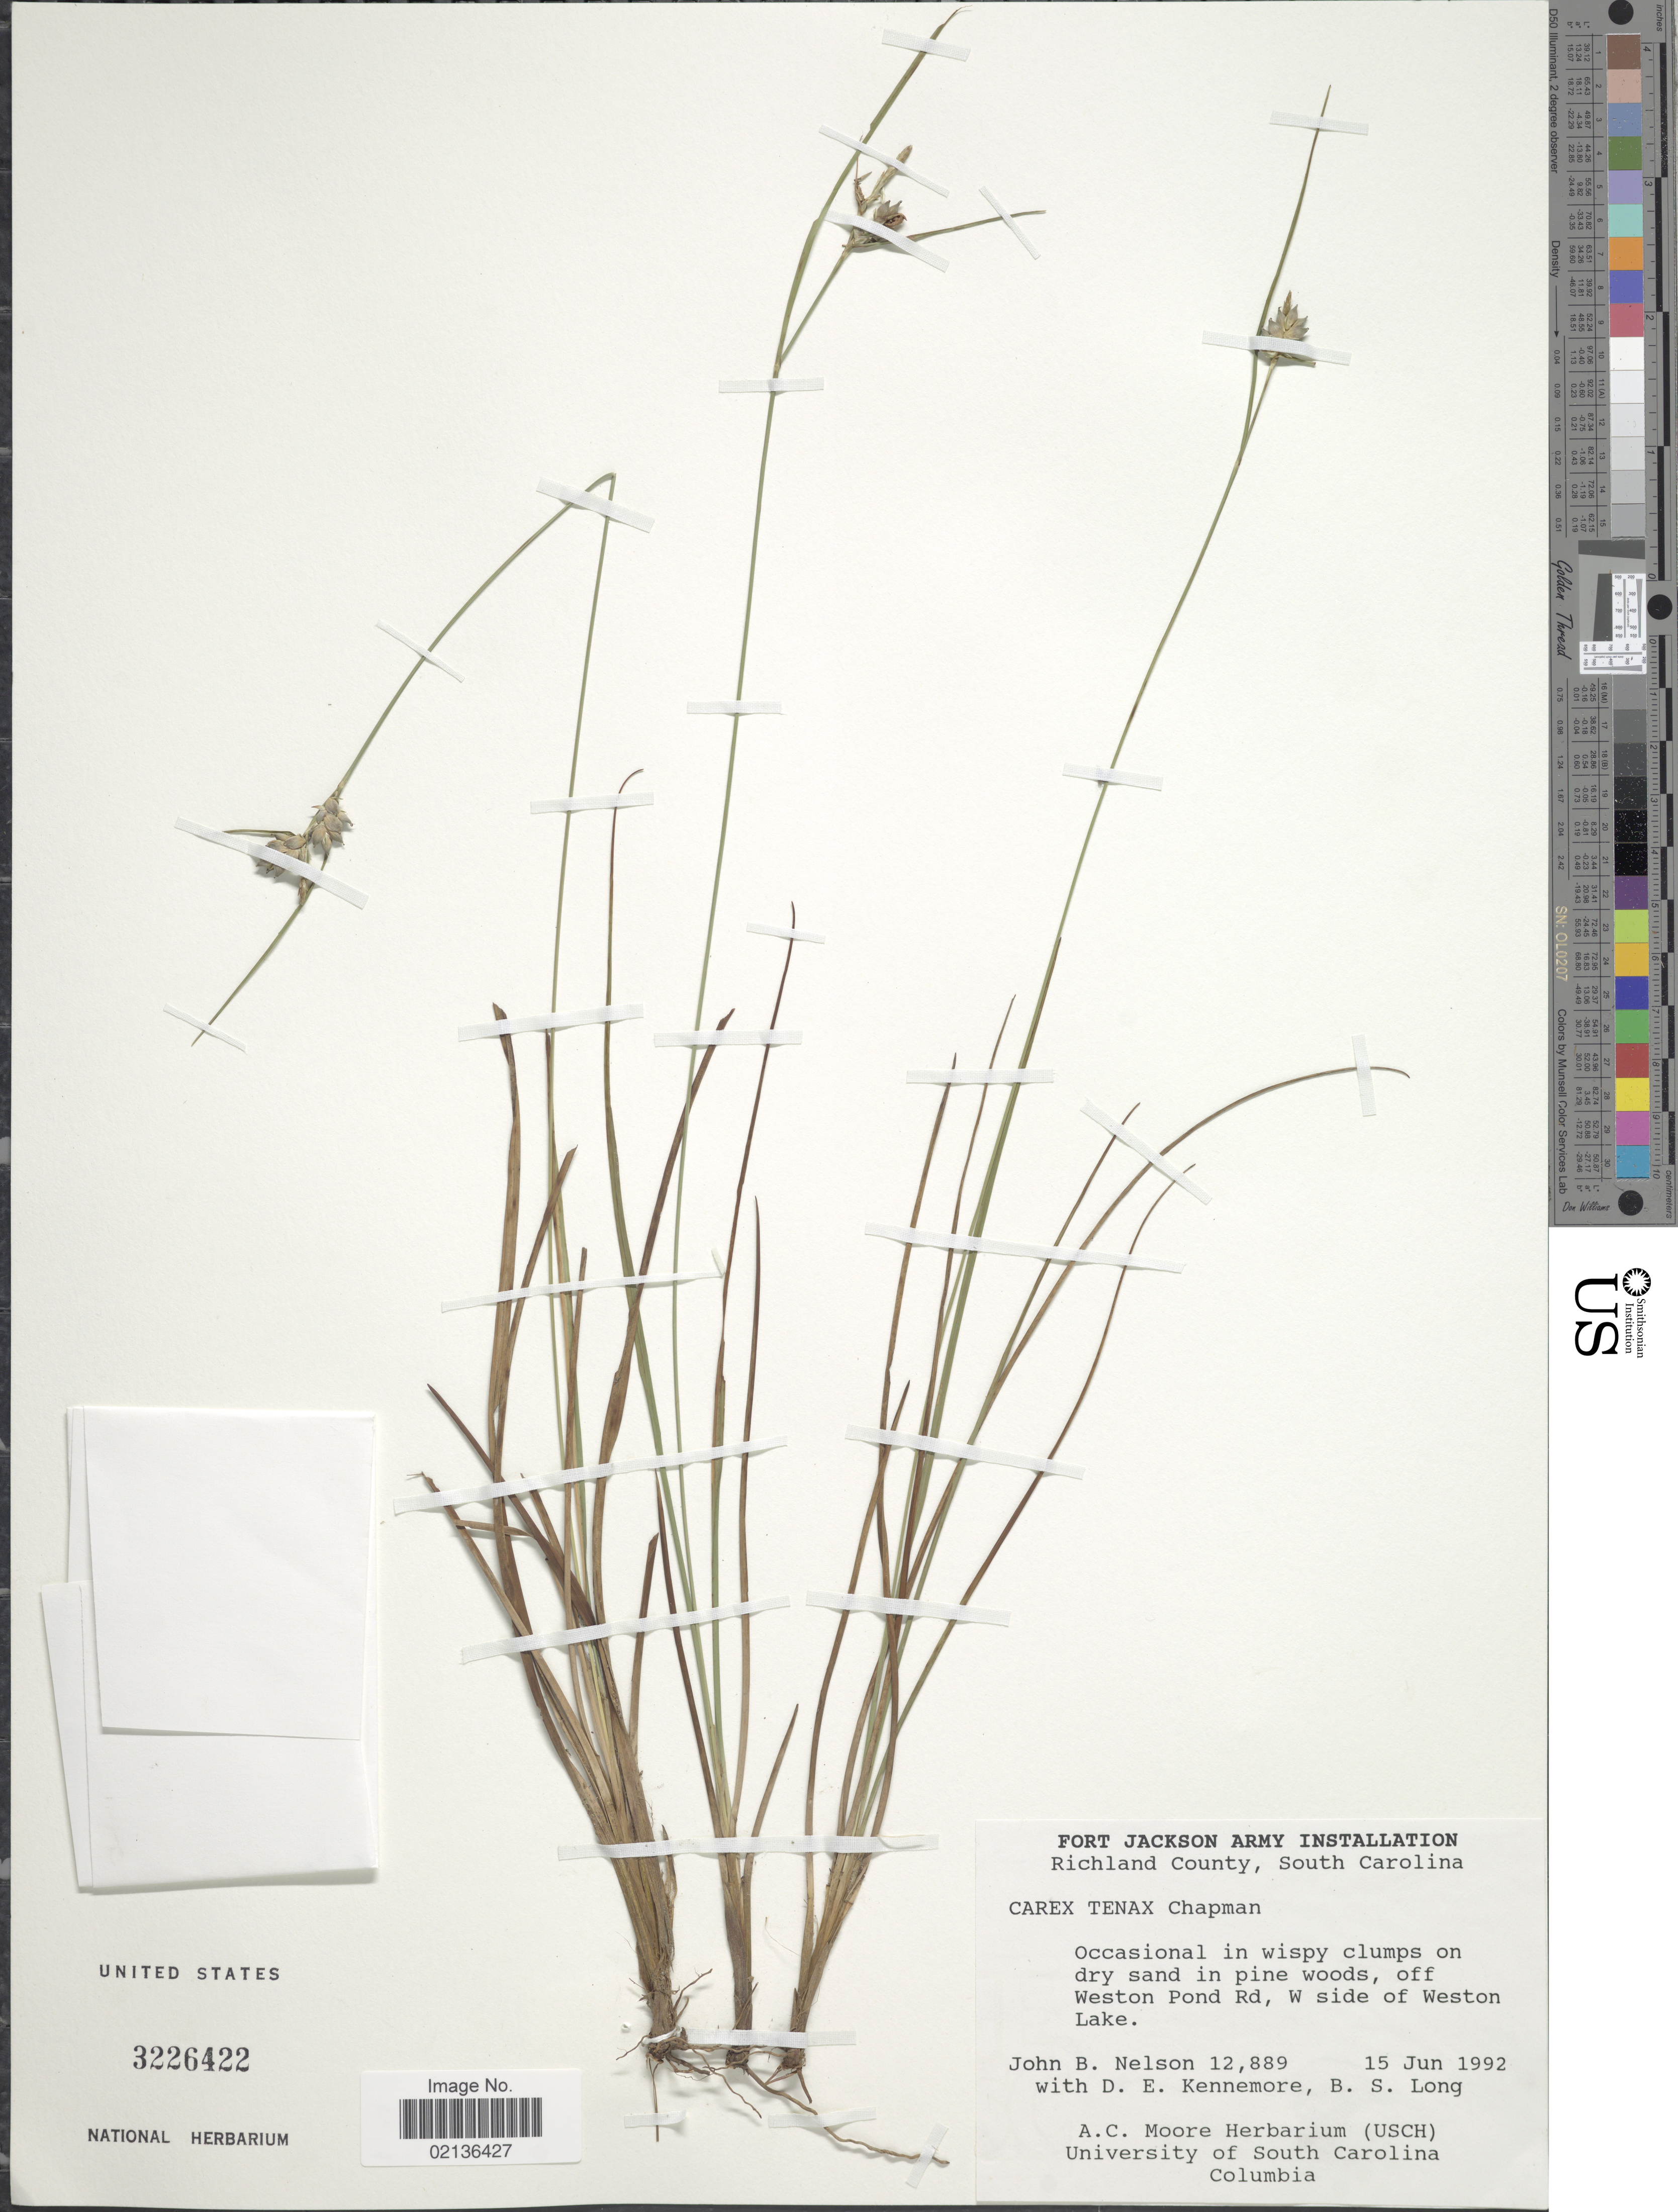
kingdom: Plantae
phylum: Tracheophyta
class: Liliopsida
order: Poales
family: Cyperaceae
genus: Carex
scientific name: Carex tenax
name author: Chapm. ex Dewey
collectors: J. B. Nelson, D. Kennemore & B. Long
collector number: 12889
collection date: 1992-06-15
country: United States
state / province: South Carolina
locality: Richland County, South Carolina, off Weston Pond Rd, W side of Weston Lake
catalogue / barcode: US 3226422